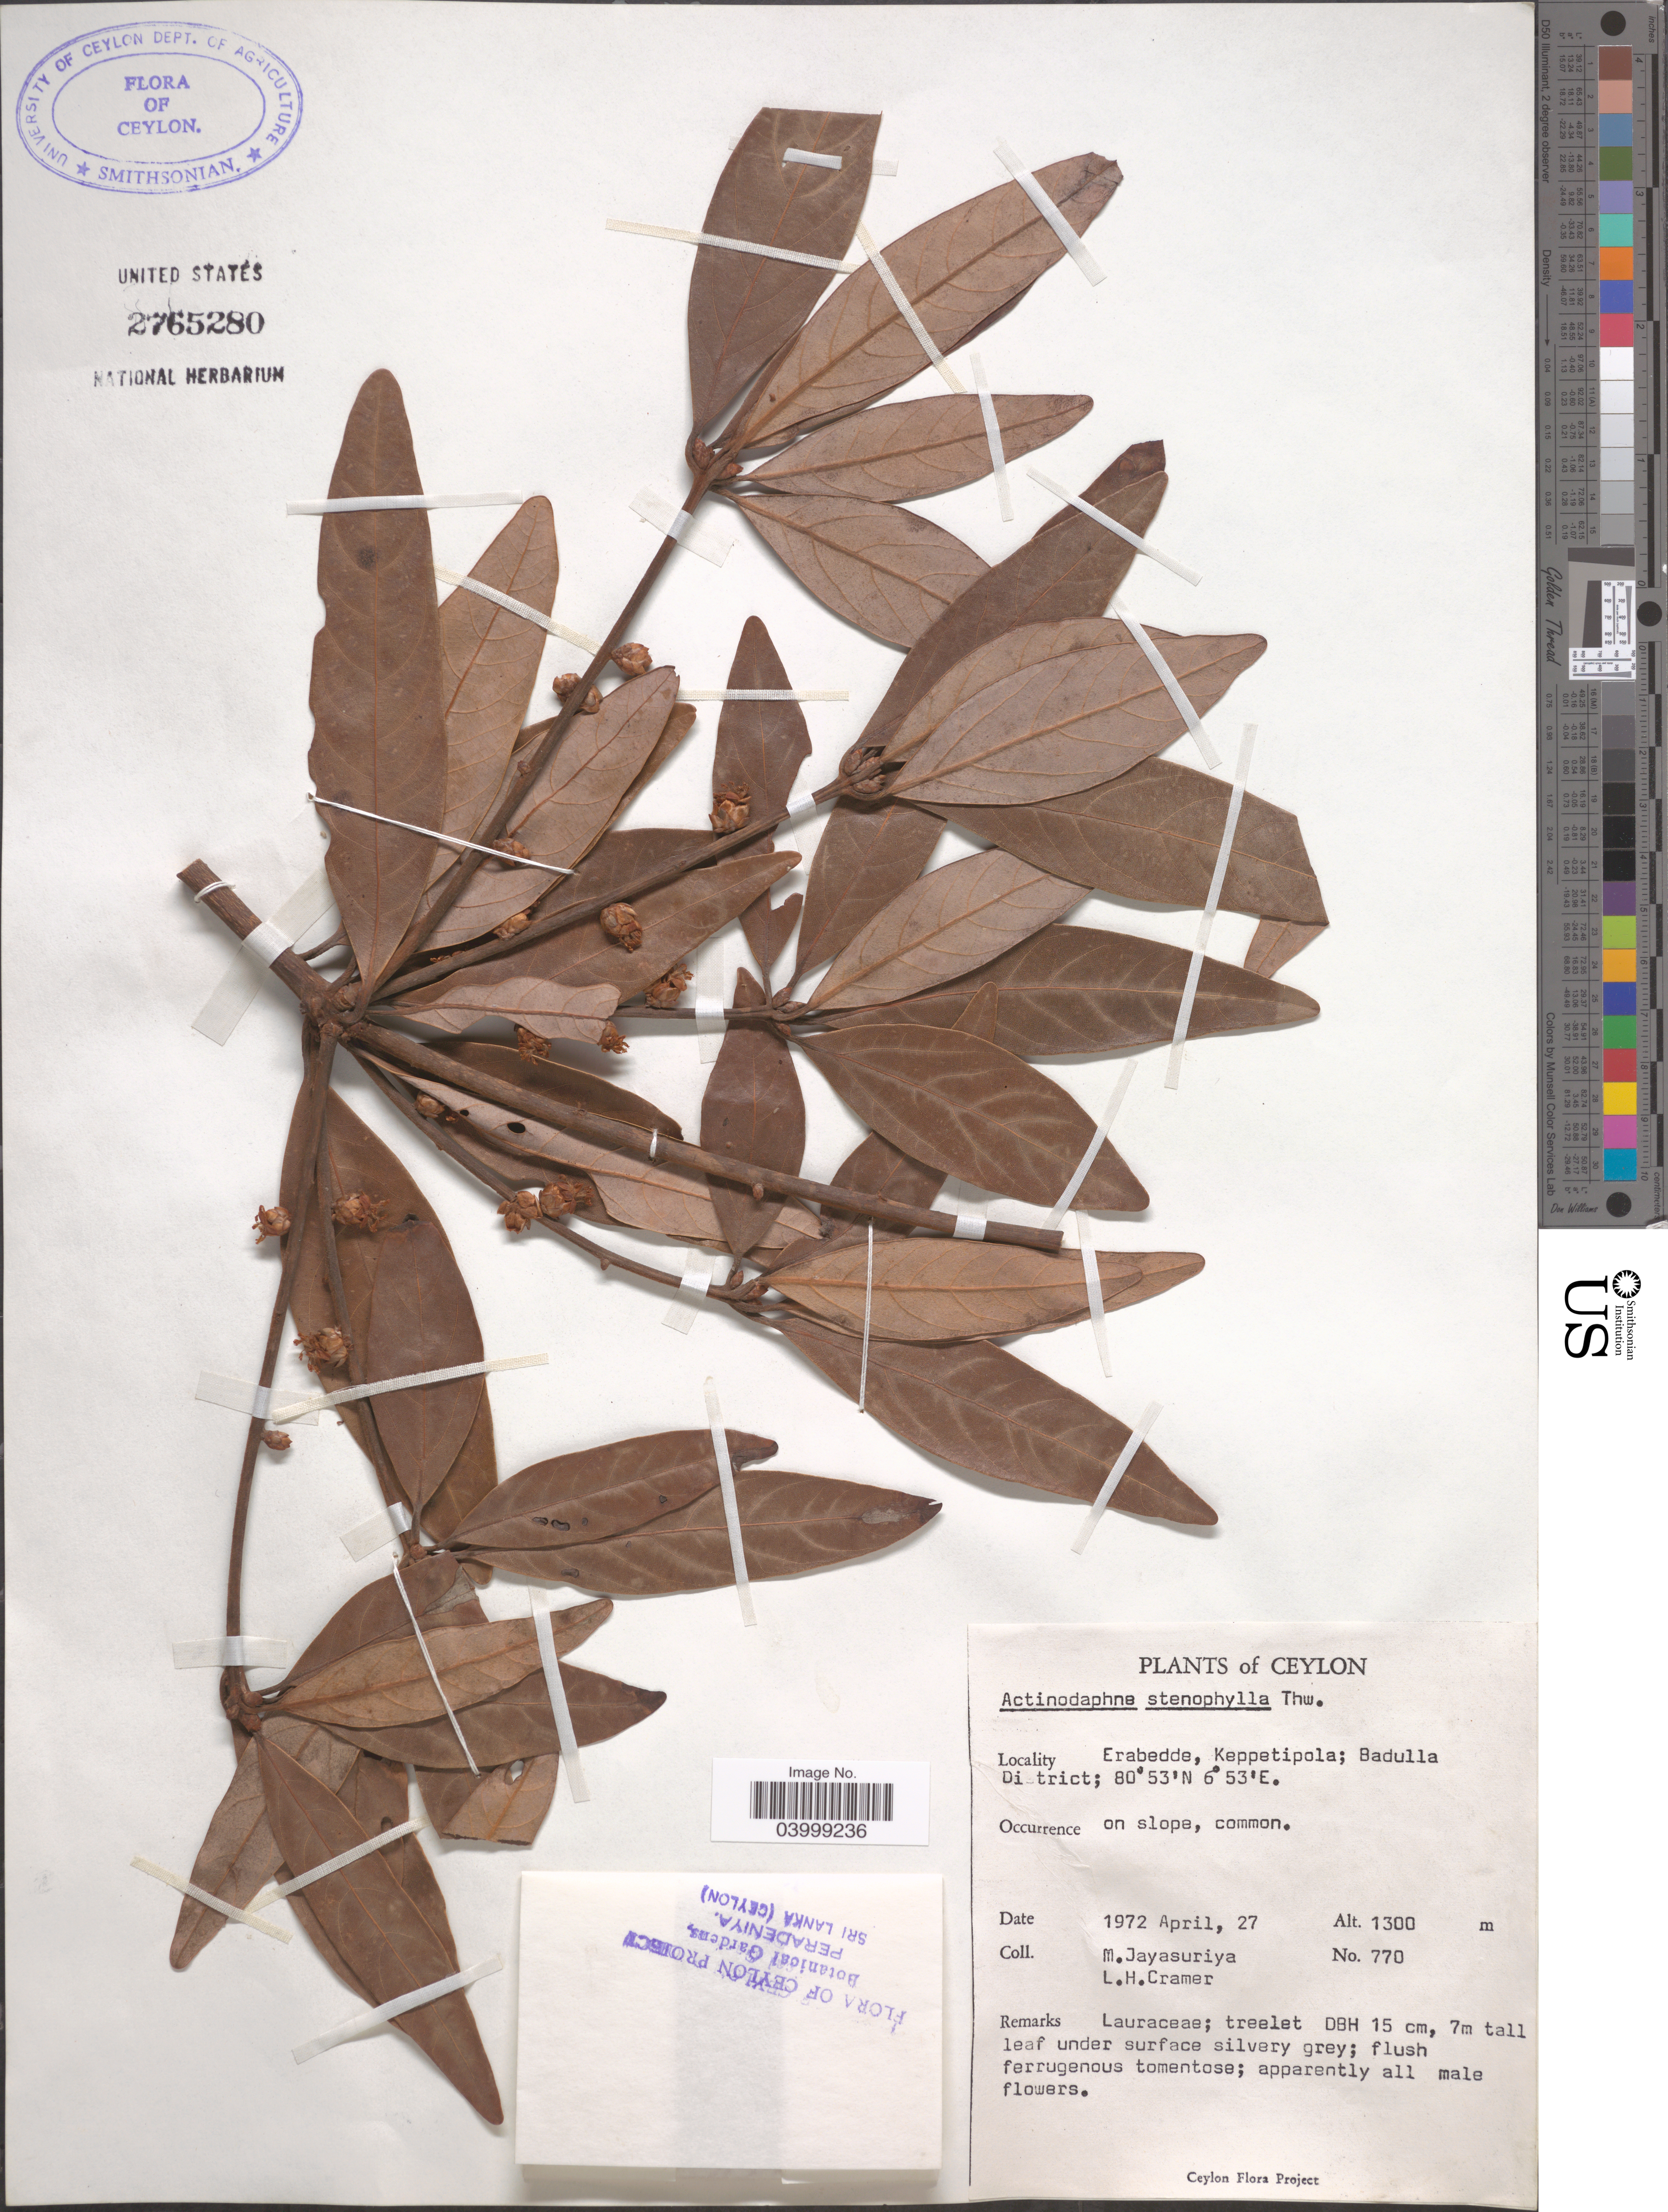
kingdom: Plantae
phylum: Tracheophyta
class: Magnoliopsida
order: Laurales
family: Lauraceae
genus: Actinodaphne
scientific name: Actinodaphne stenophylla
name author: Thwaites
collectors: M. Jayasuriya & L. H. Cramer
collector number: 770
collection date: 1972-04-27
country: Sri Lanka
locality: Ceylon. Erabedde, Keppetipola; Badulla Di [illegible text]trict.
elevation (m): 1300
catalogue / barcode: US 2765280